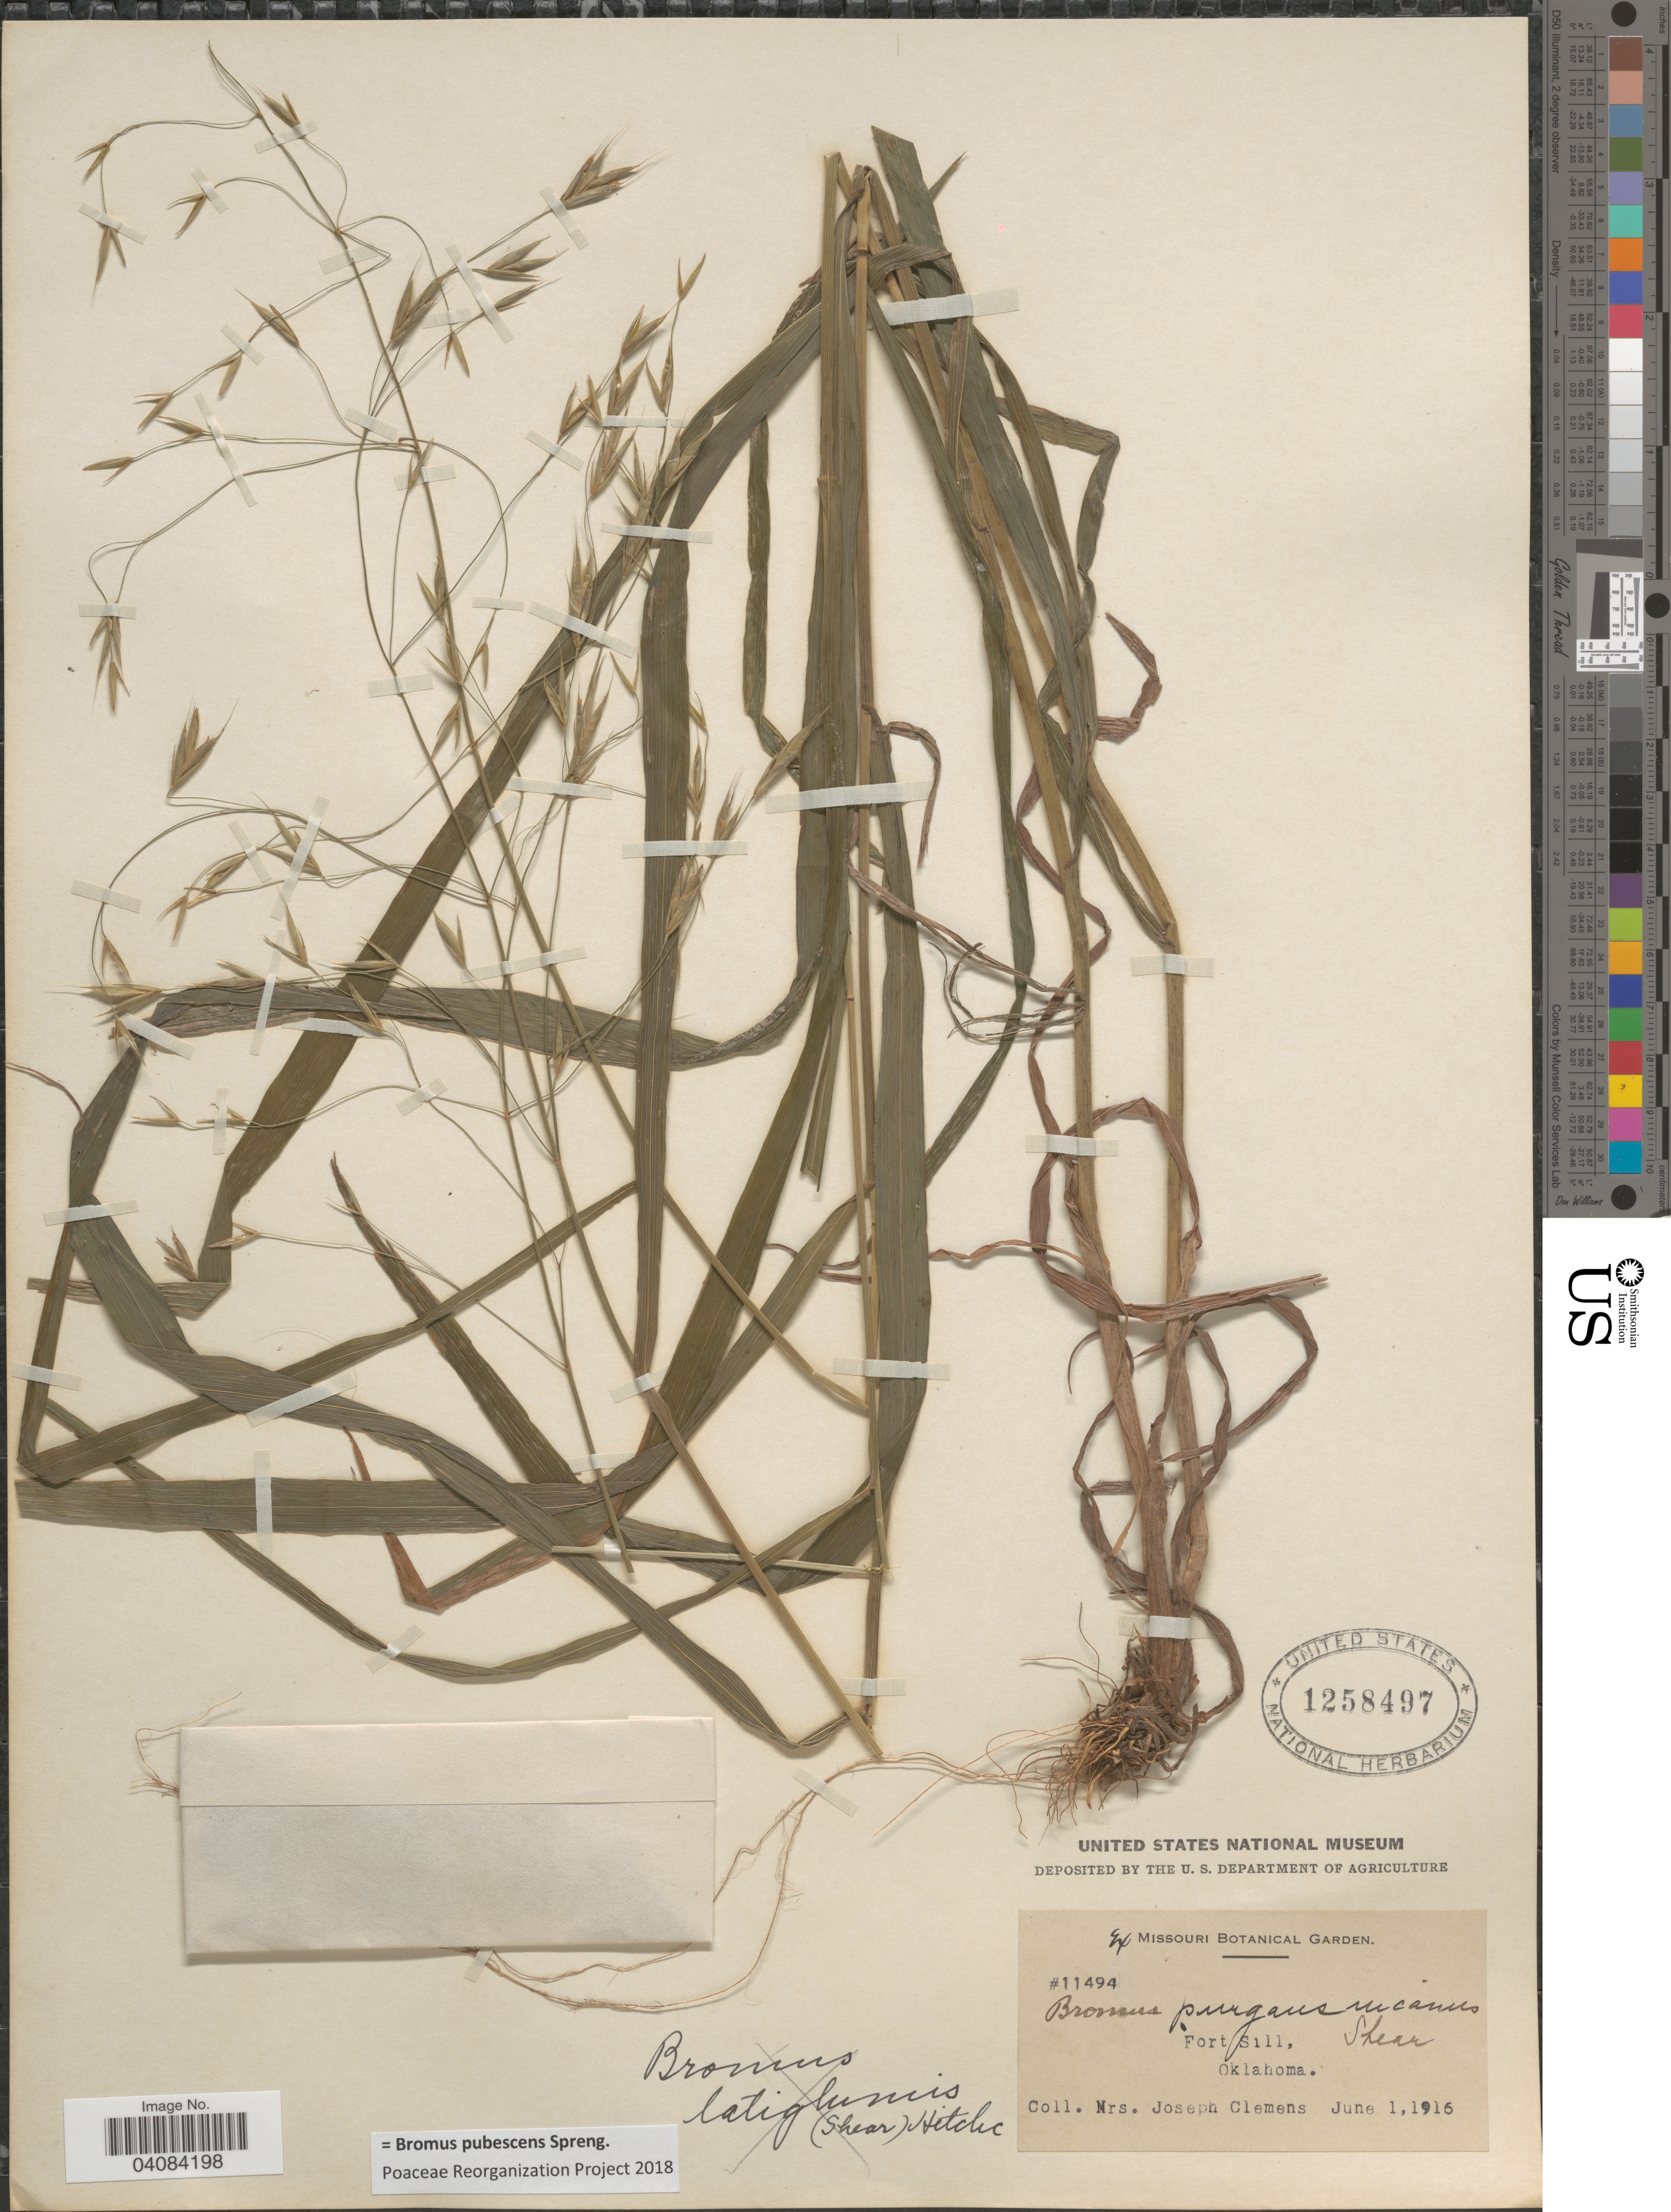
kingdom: Plantae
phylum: Tracheophyta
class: Liliopsida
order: Poales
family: Poaceae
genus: Bromus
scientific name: Bromus pubescens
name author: Muhl. ex Willd.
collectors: J. Clemens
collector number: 11494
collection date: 1916-06-01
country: United States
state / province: Oklahoma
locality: Fort Sill.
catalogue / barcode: US 1258497